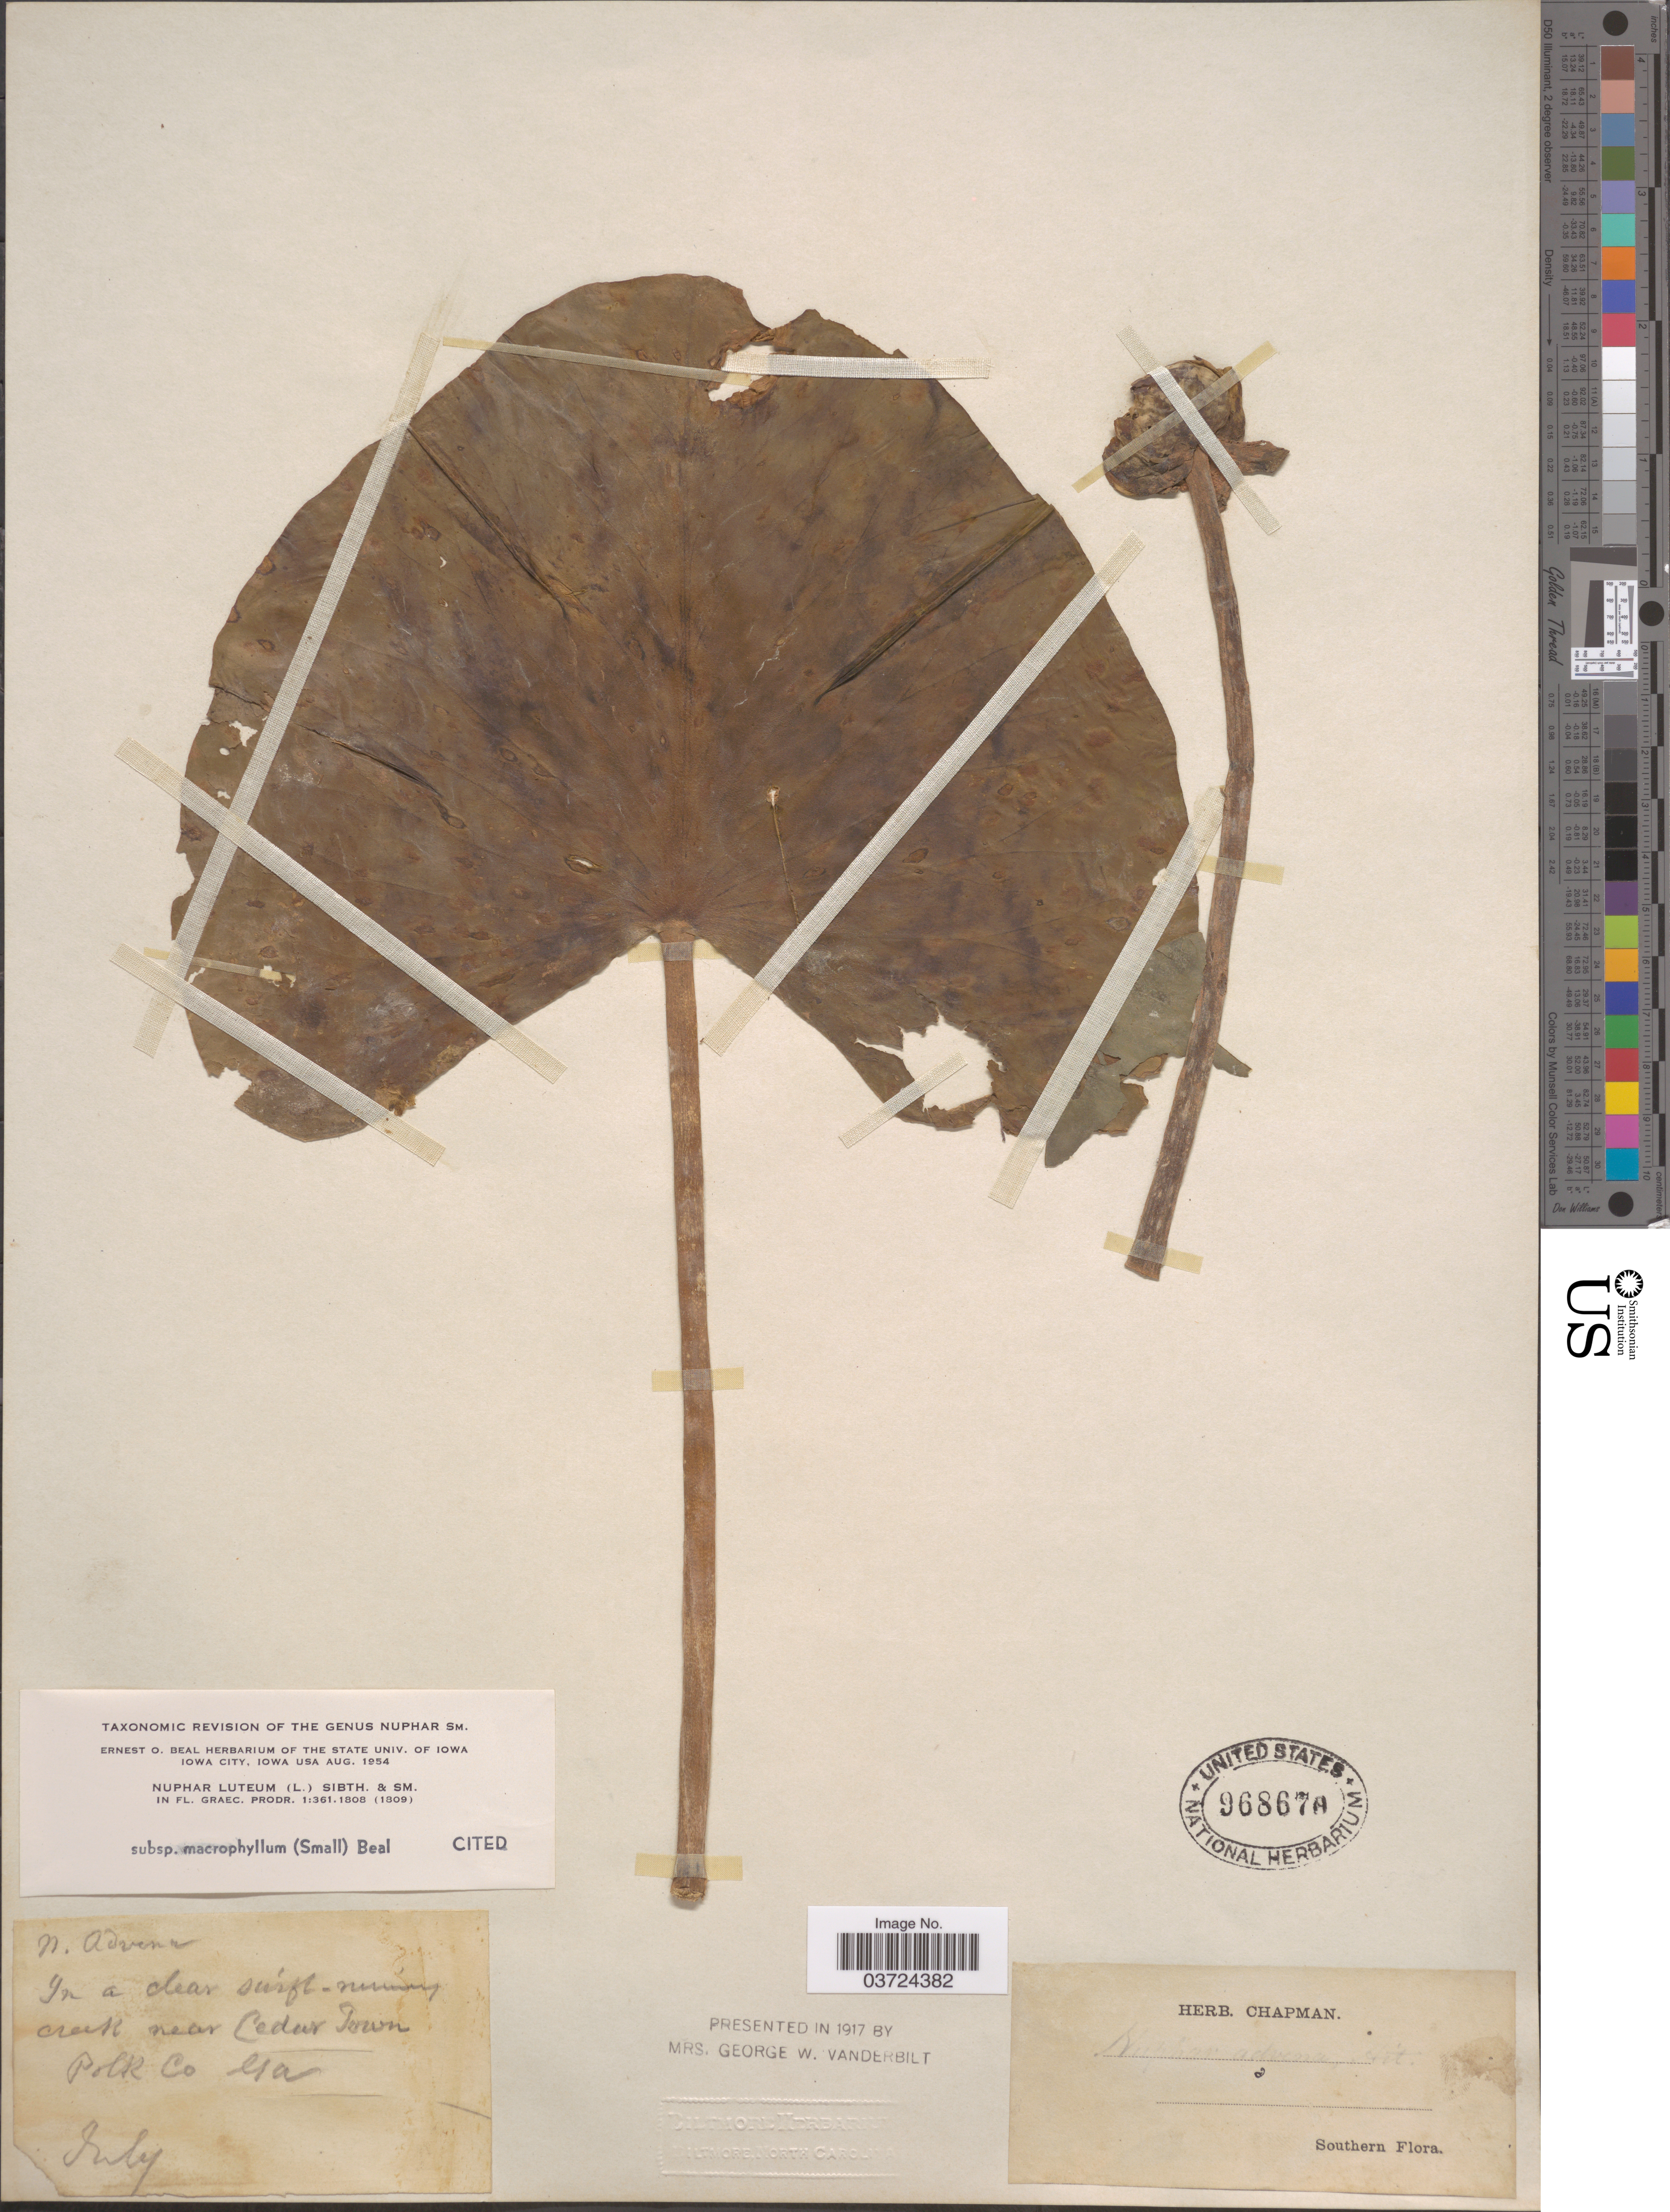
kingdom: Plantae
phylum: Tracheophyta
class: Magnoliopsida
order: Nymphaeales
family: Nymphaeaceae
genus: Nuphar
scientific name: Nuphar advena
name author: (Aiton) W.T. Aiton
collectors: ex herb. Chapman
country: United States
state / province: Georgia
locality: In a clear swift-running creek near Cedar Town. Polk Co. Southern.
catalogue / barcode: US 968670